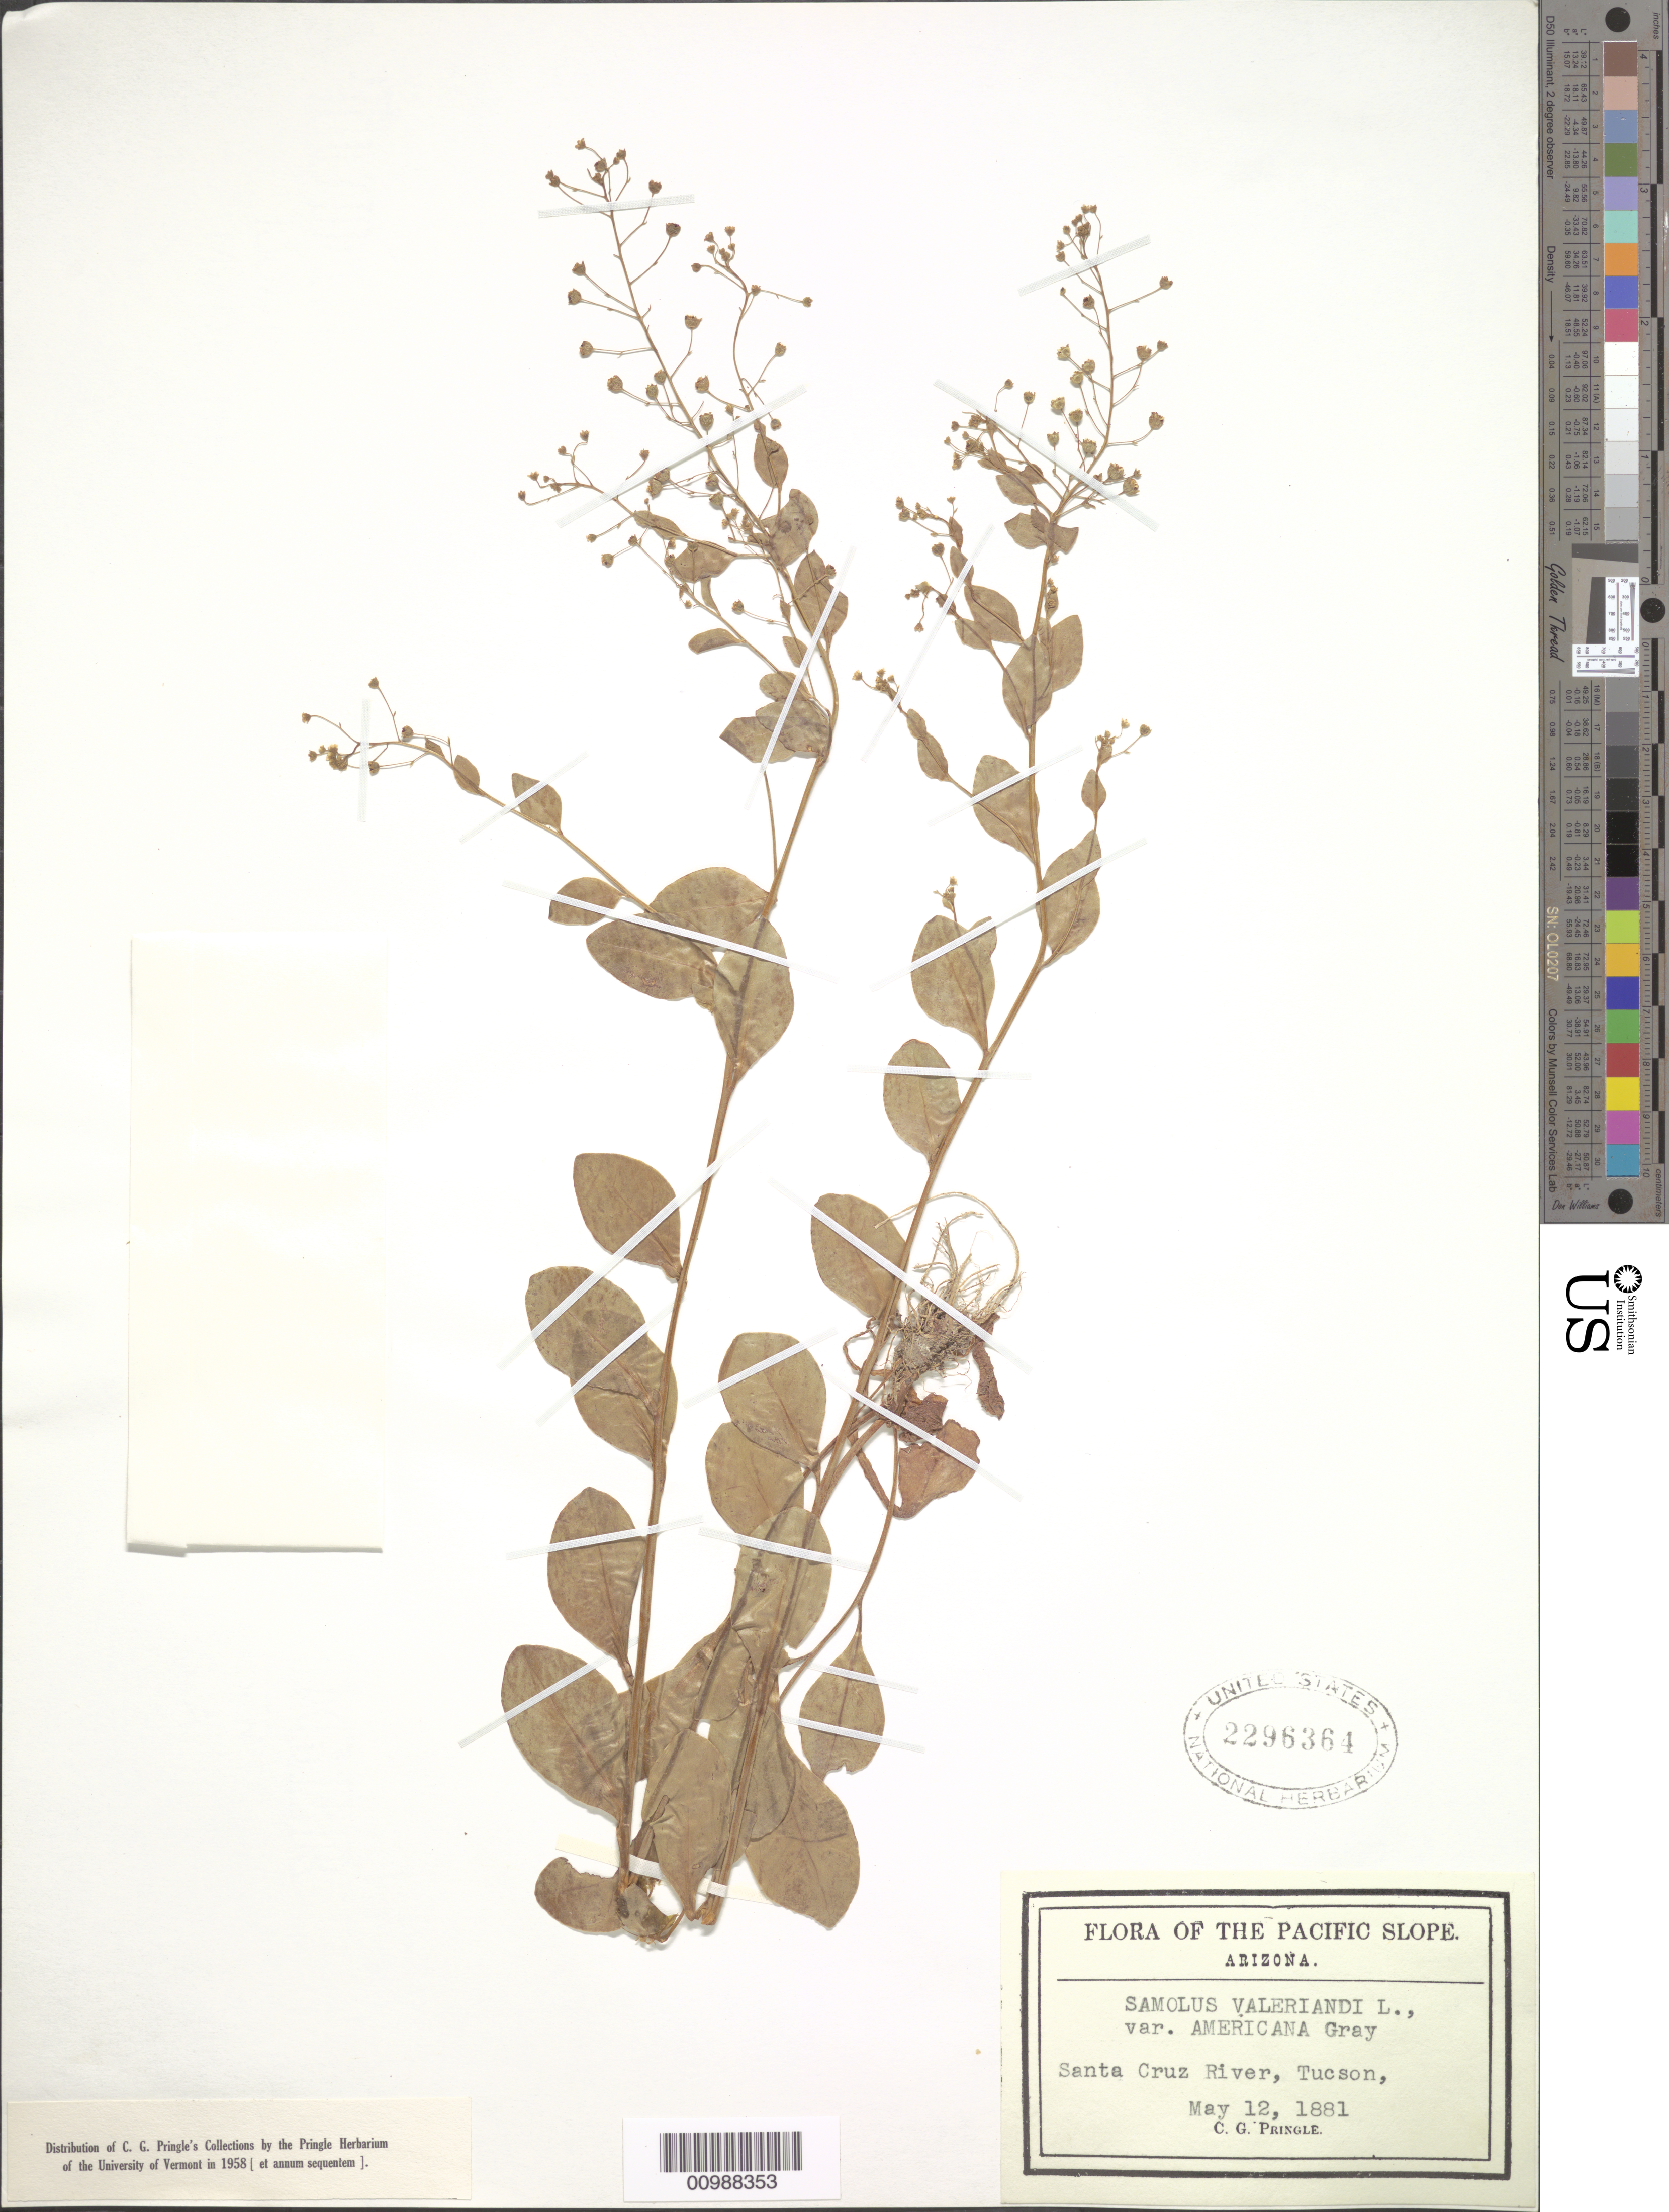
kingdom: Plantae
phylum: Tracheophyta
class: Magnoliopsida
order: Ericales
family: Primulaceae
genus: Samolus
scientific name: Samolus valerandi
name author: L.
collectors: C. G. Pringle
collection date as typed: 12 May 1881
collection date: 1881-05-12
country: United States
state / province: Arizona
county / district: Pima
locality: Santa Cruz River, Tucson.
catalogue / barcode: US 2296364